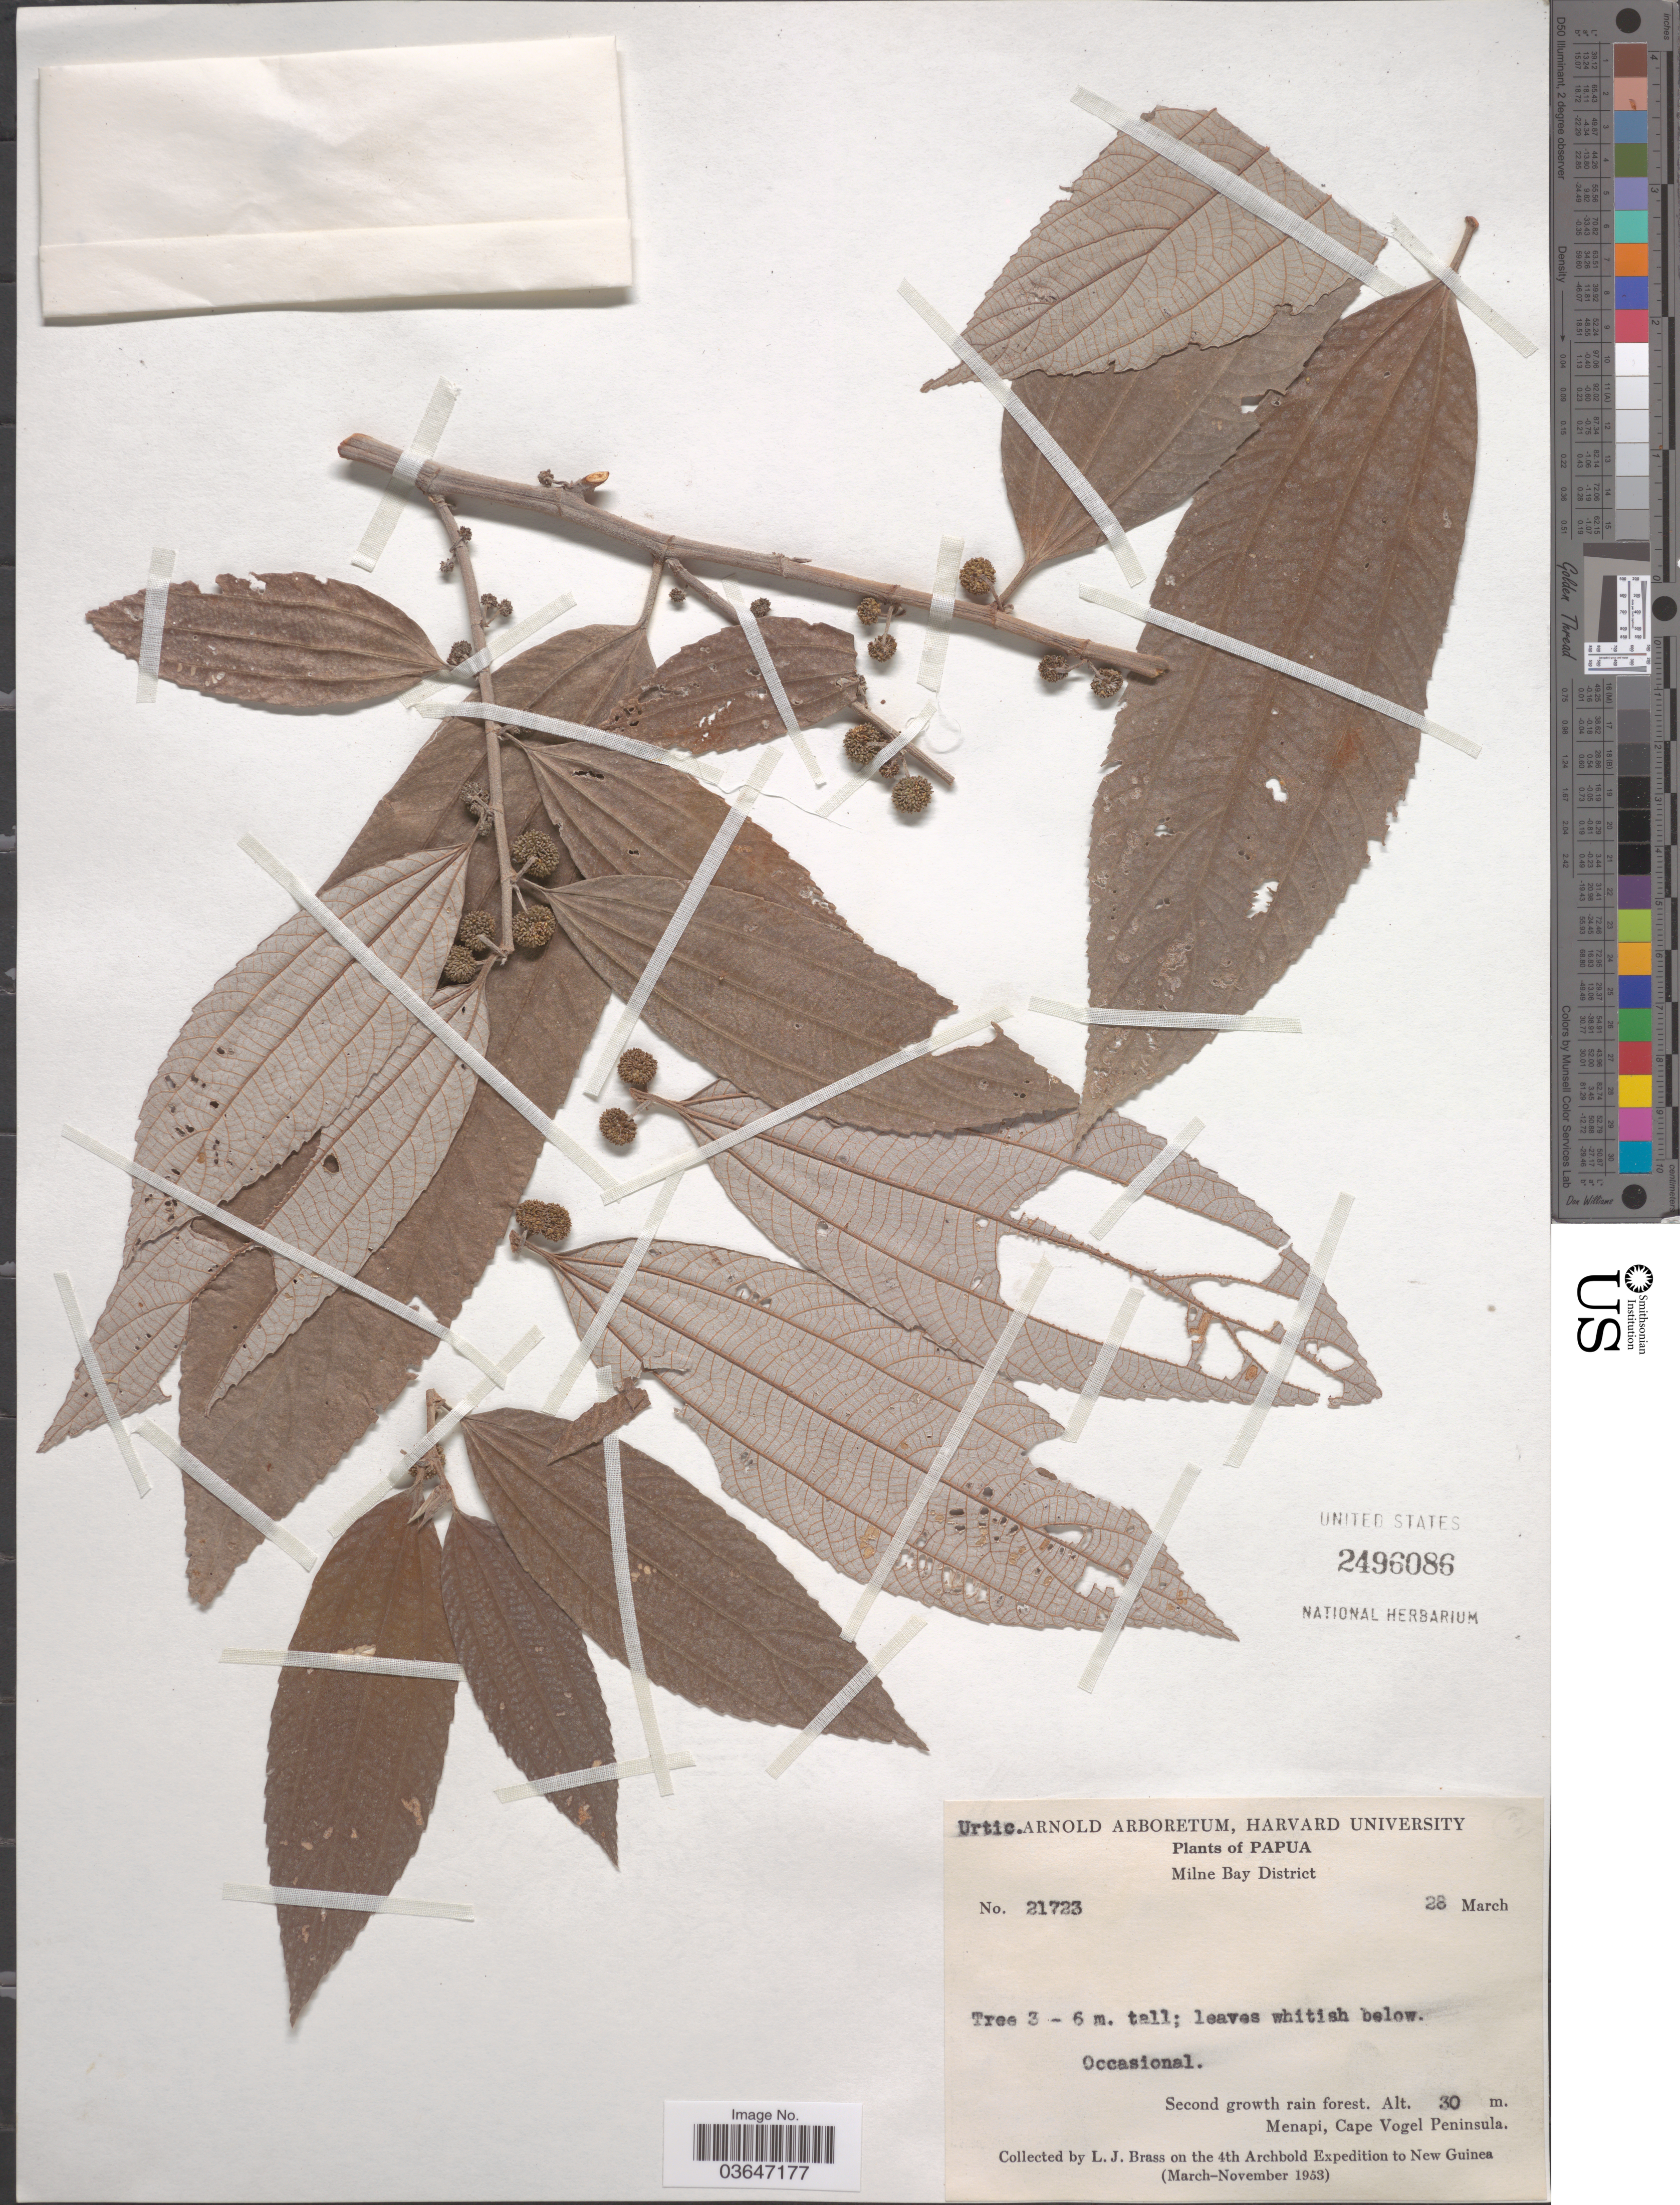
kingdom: Plantae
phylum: Tracheophyta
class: Magnoliopsida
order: Proteales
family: Proteaceae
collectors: L. J. Brass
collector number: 21723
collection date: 1953-03-28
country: Papua New Guinea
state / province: Milne Bay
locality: Papua. Milne Bay District. Menapi, Cape Vogel Peninsula. New Guinea.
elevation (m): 30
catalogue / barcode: US 2496086